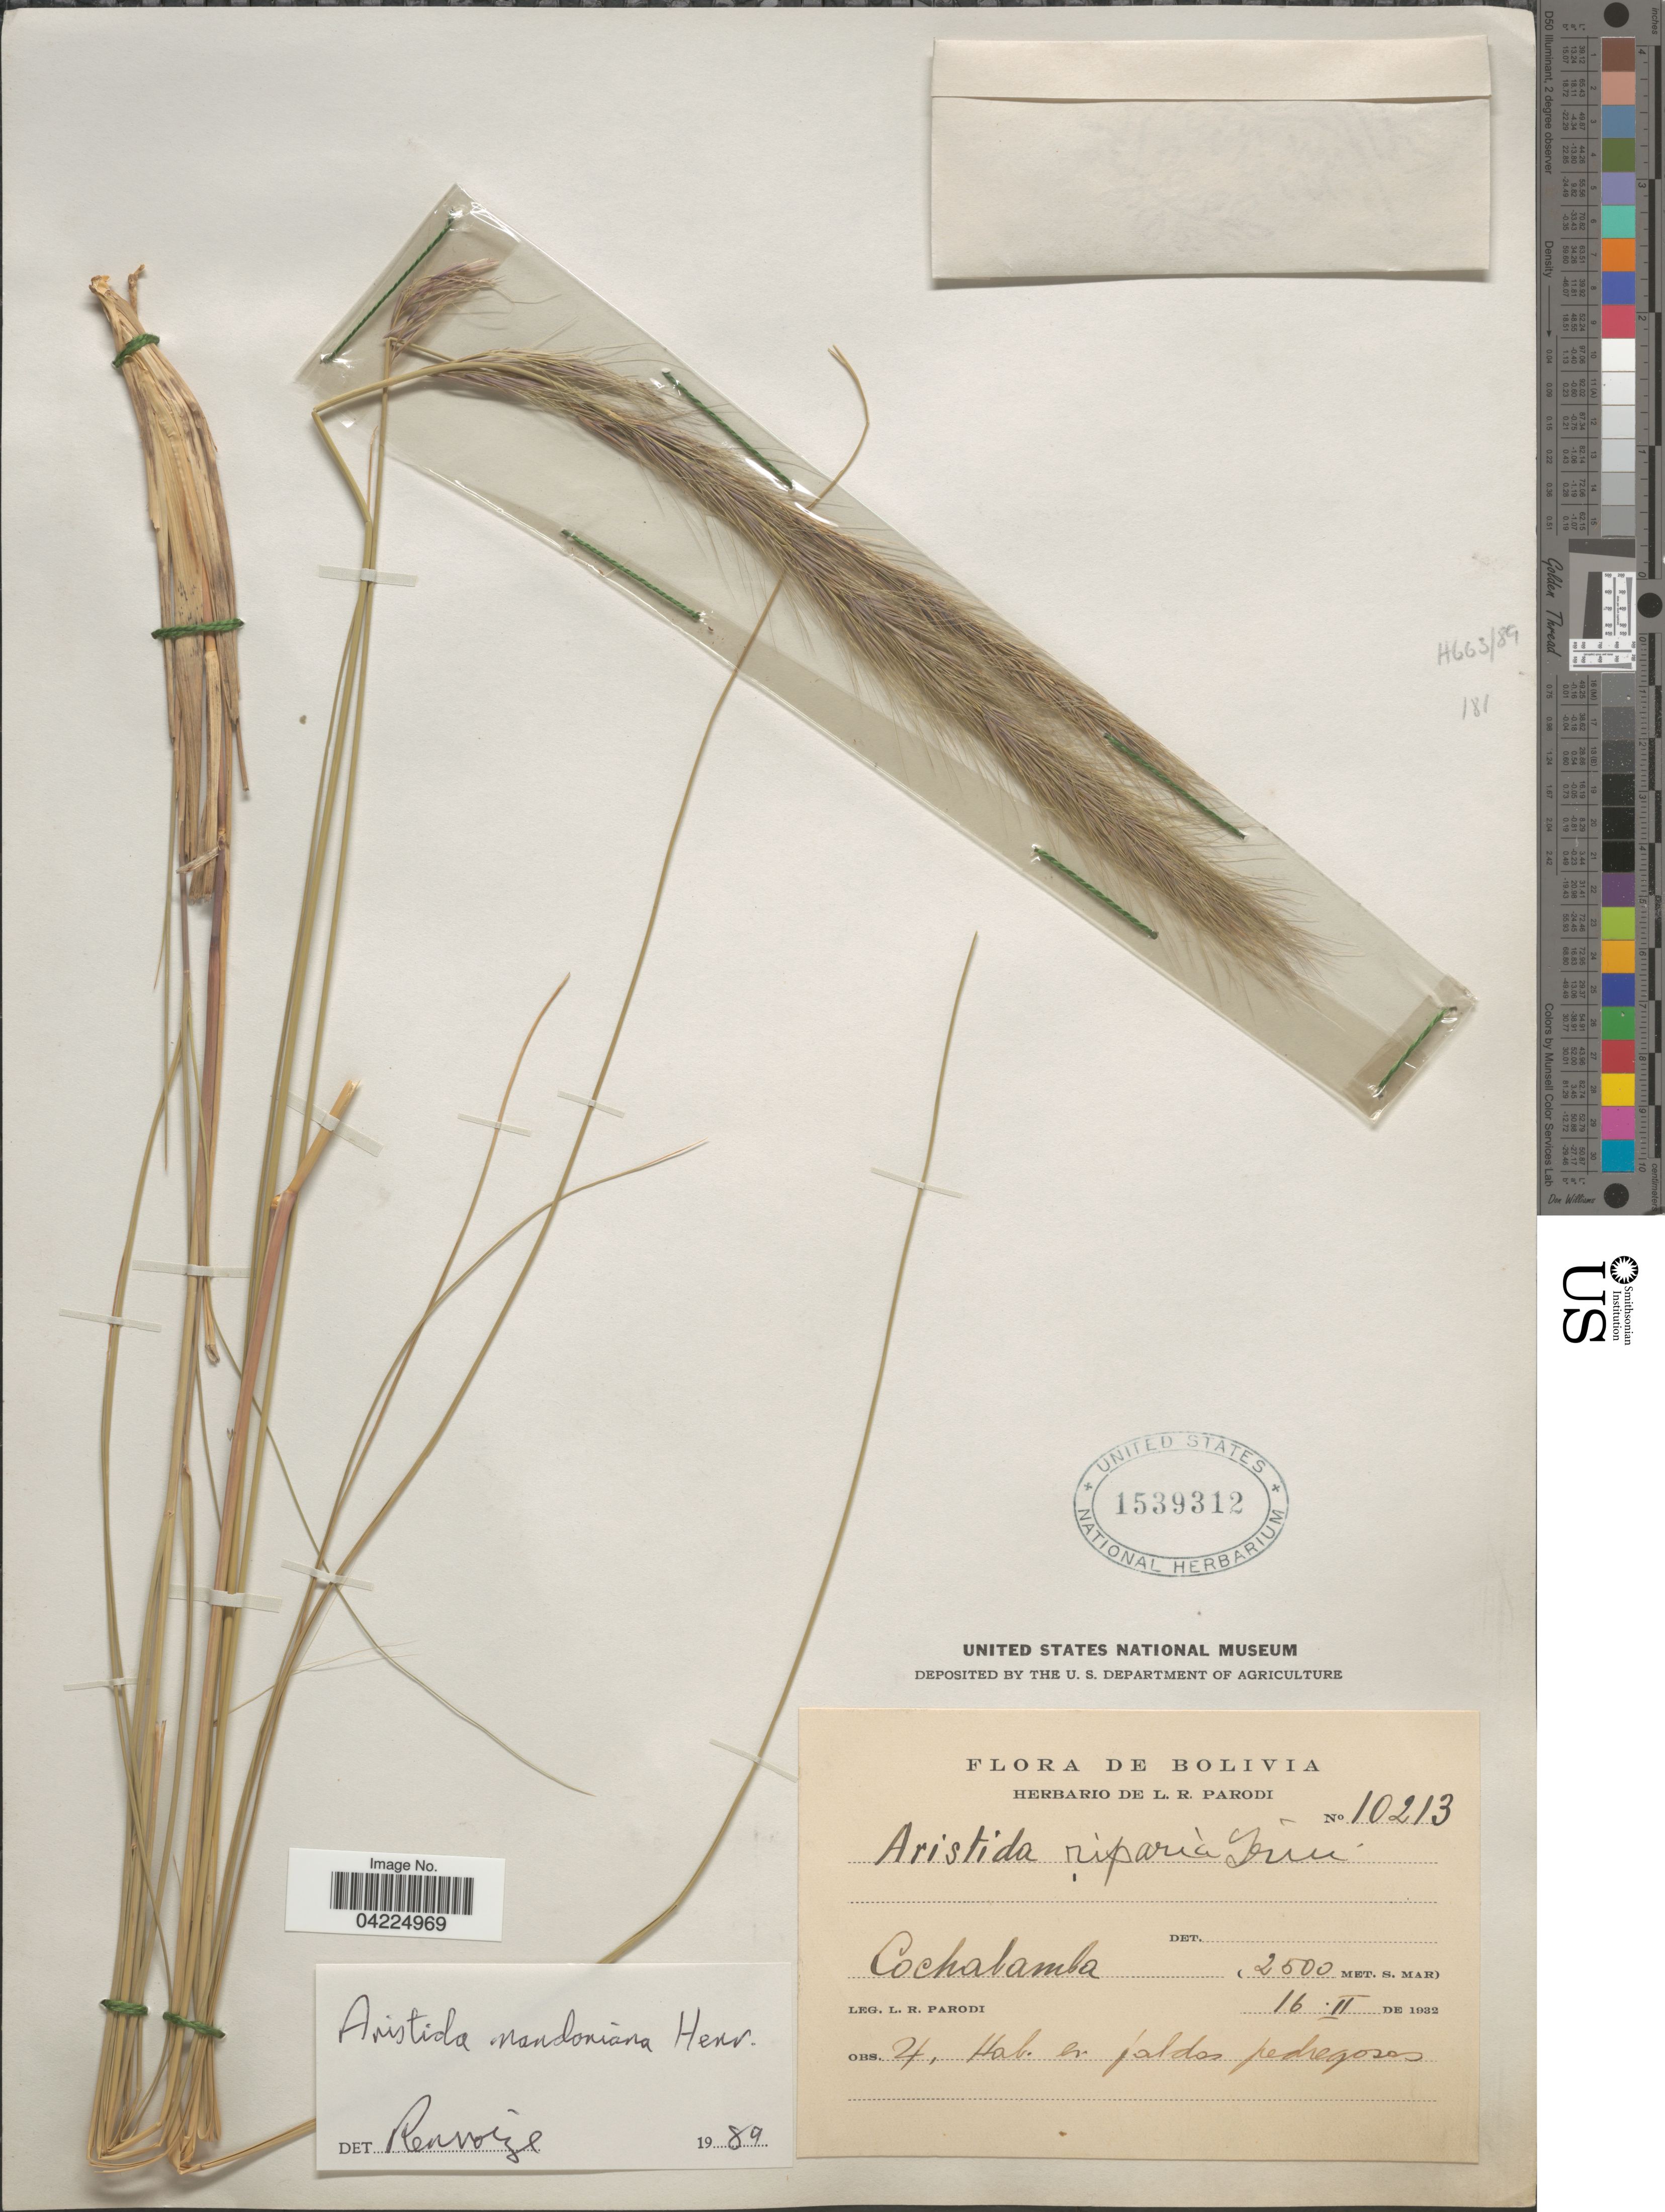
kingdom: Plantae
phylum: Tracheophyta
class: Liliopsida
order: Poales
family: Poaceae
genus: Aristida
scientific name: Aristida mandoniana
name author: Henr.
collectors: L. R. Parodi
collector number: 10213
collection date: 1932-02-16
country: Bolivia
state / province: Cochabamba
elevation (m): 2500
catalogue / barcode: US 1539312